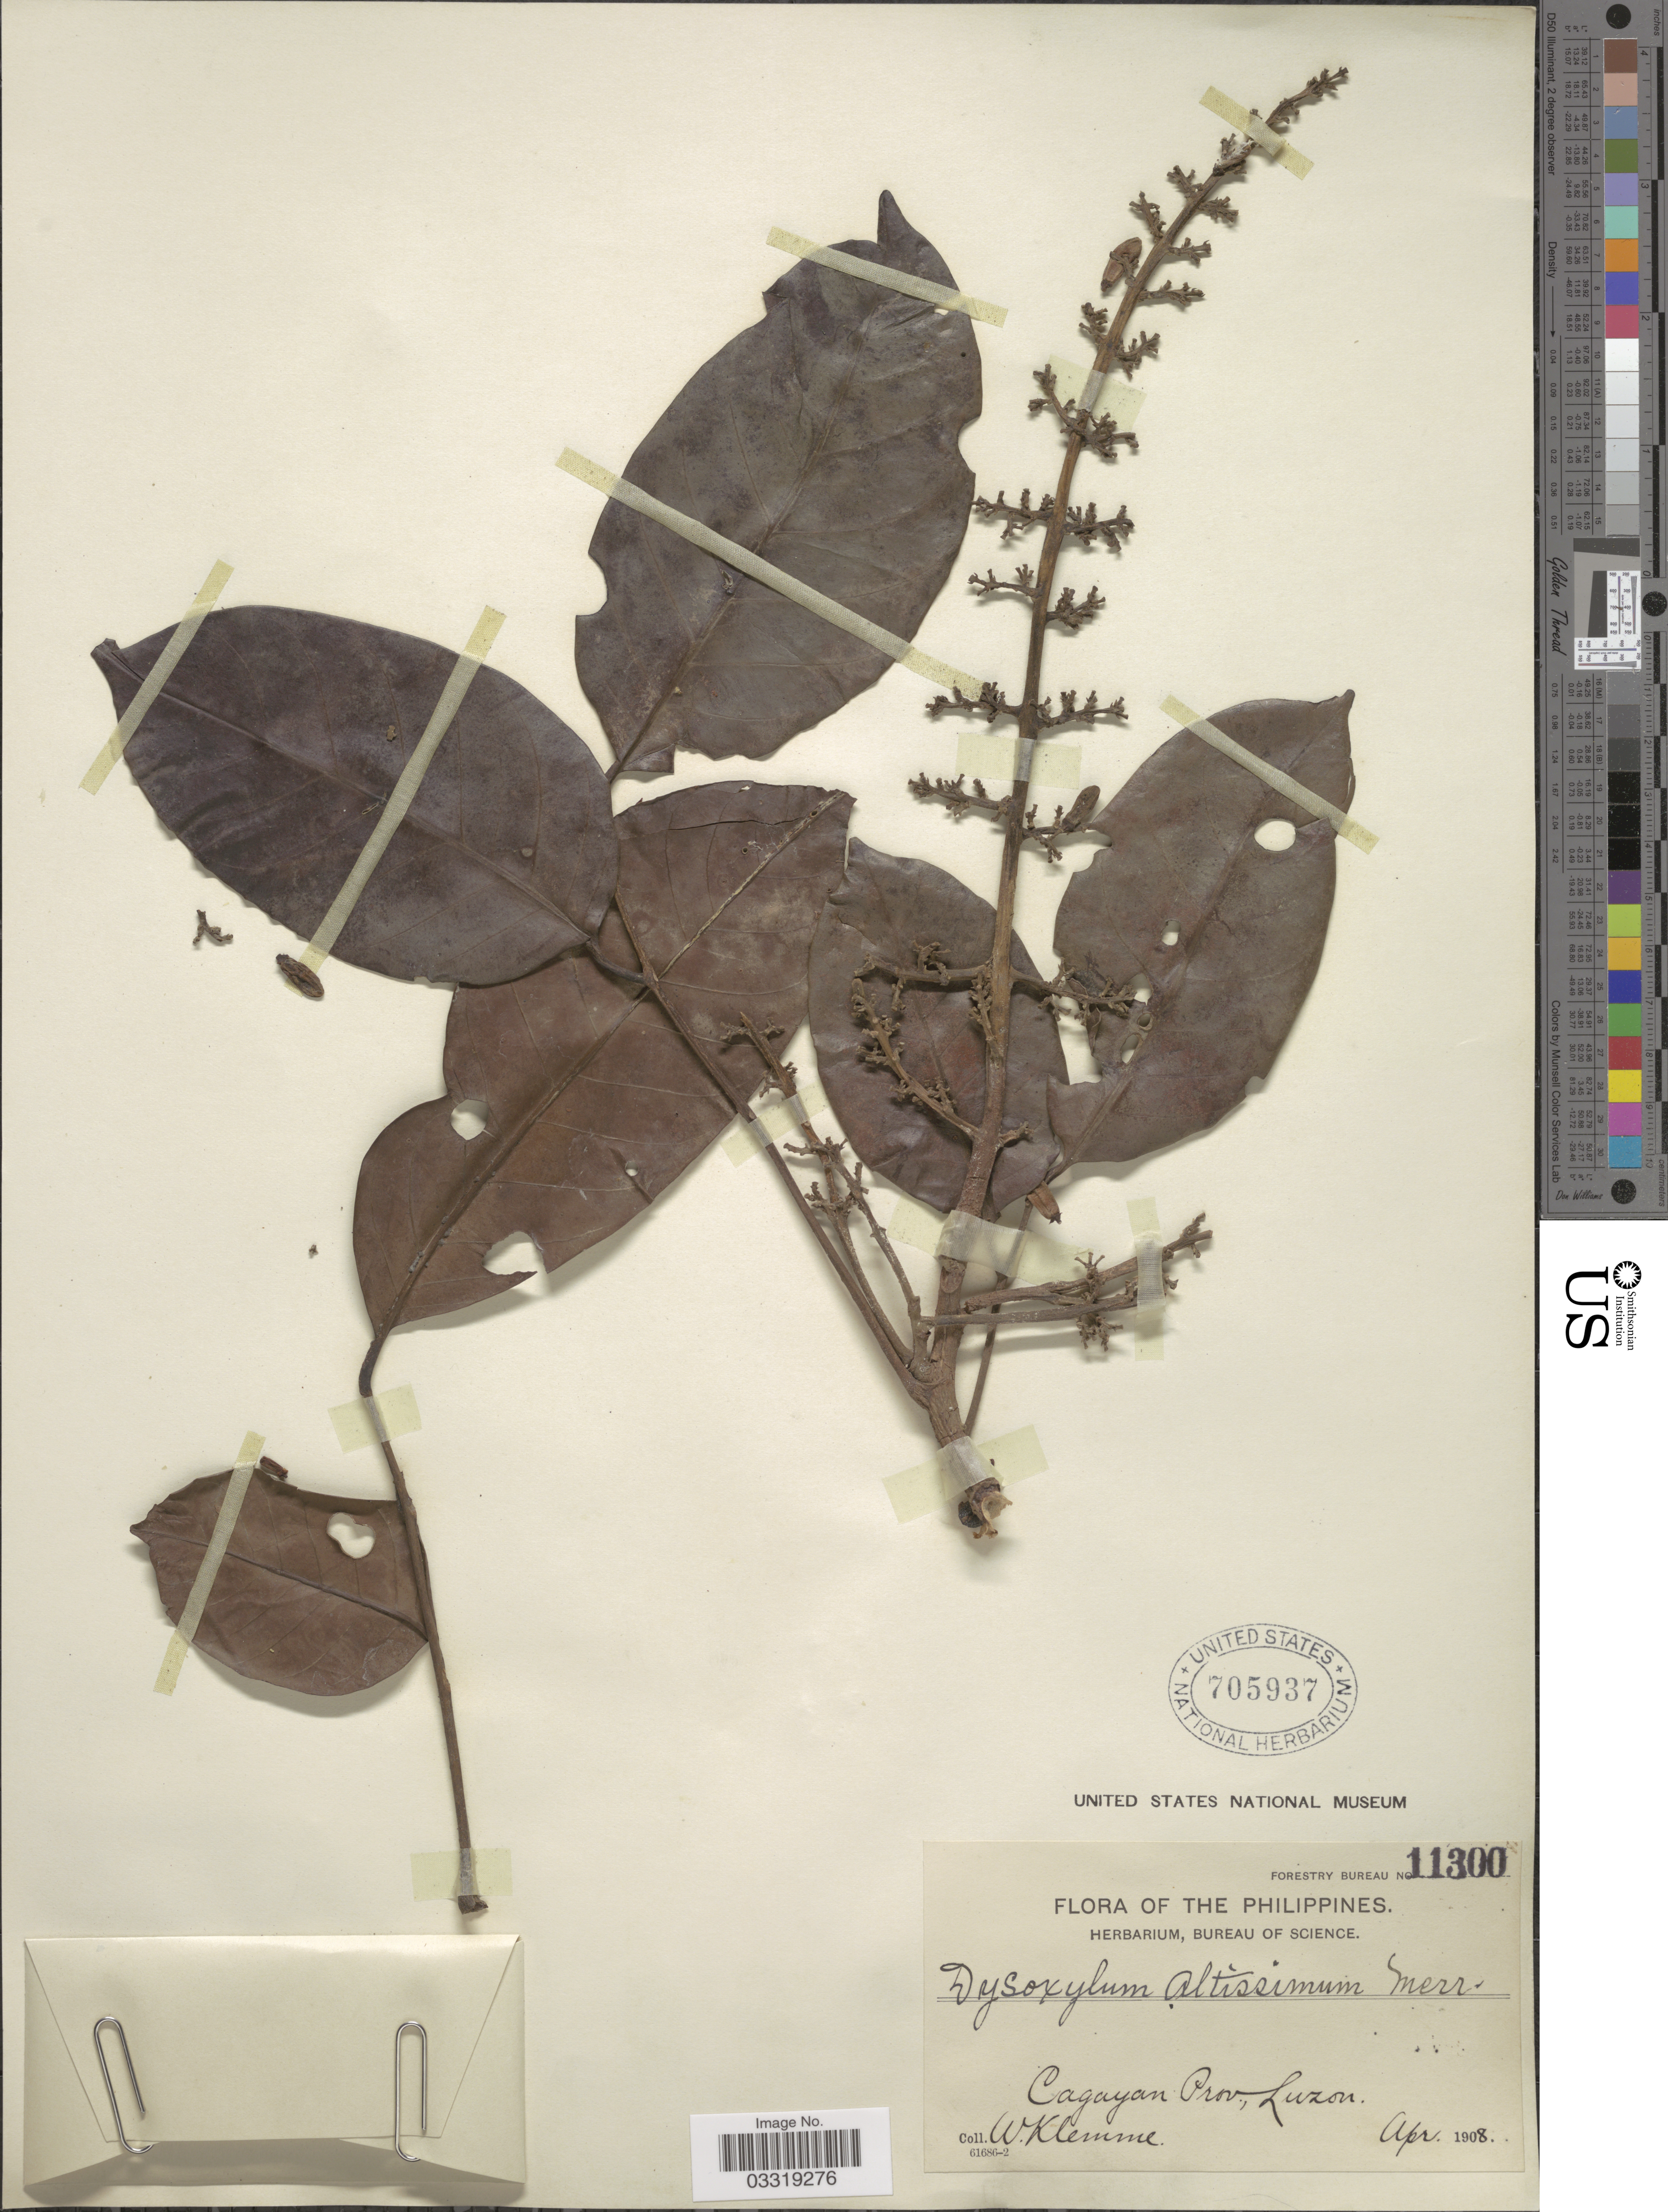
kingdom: Plantae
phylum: Tracheophyta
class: Magnoliopsida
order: Sapindales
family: Meliaceae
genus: Prasoxylon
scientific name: Prasoxylon excelsum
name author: (Spreng.) Mabb.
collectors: W. Klemme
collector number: Forestry Bureau 11300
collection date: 1908-04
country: Philippines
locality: Cagayan Prov., Luzon.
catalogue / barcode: US 705937